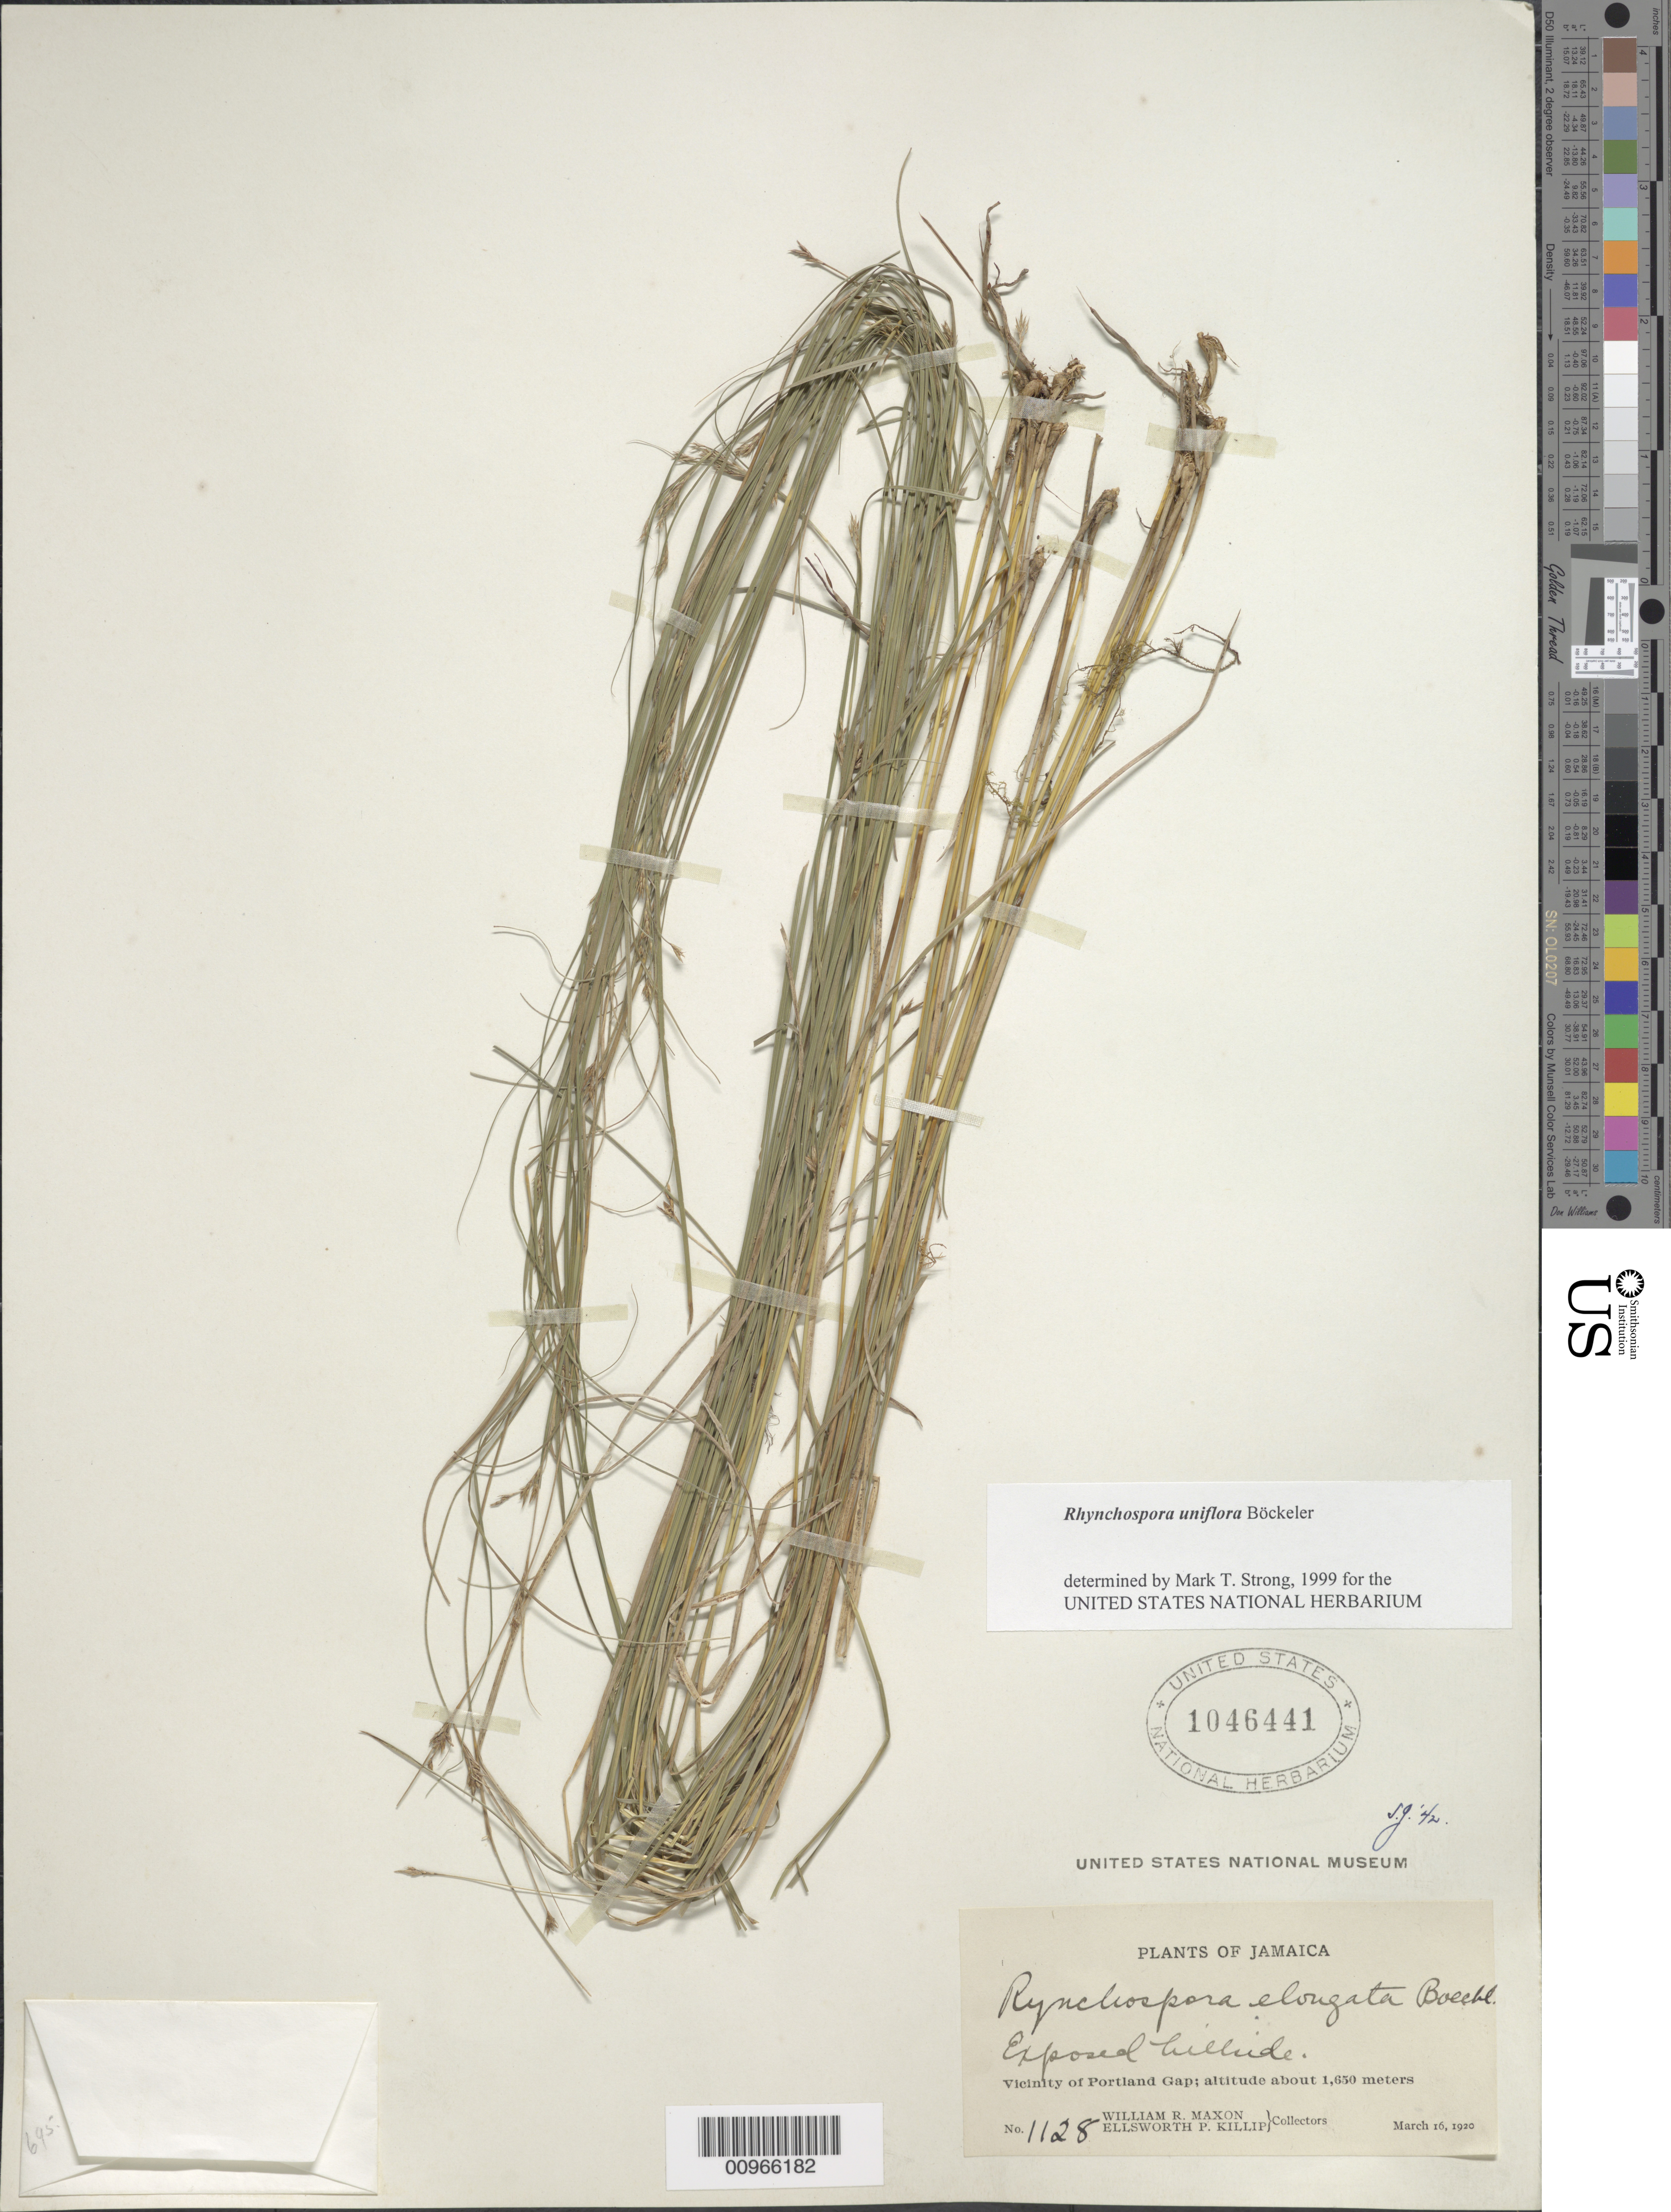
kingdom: Plantae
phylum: Tracheophyta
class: Liliopsida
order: Poales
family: Cyperaceae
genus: Rhynchospora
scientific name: Rhynchospora uniflora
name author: Boeckeler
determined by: Strong, M. T., (US), Smithsonian Institution - National Museum of Natural History (UNITED STATES)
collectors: W. R. Maxon & E. P. Killip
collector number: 1128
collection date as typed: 16 Mar 1920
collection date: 1920-03-16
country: Jamaica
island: Jamaica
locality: Vicinity of Portland Gap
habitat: Exposed hillside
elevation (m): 1650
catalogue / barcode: US 1046441